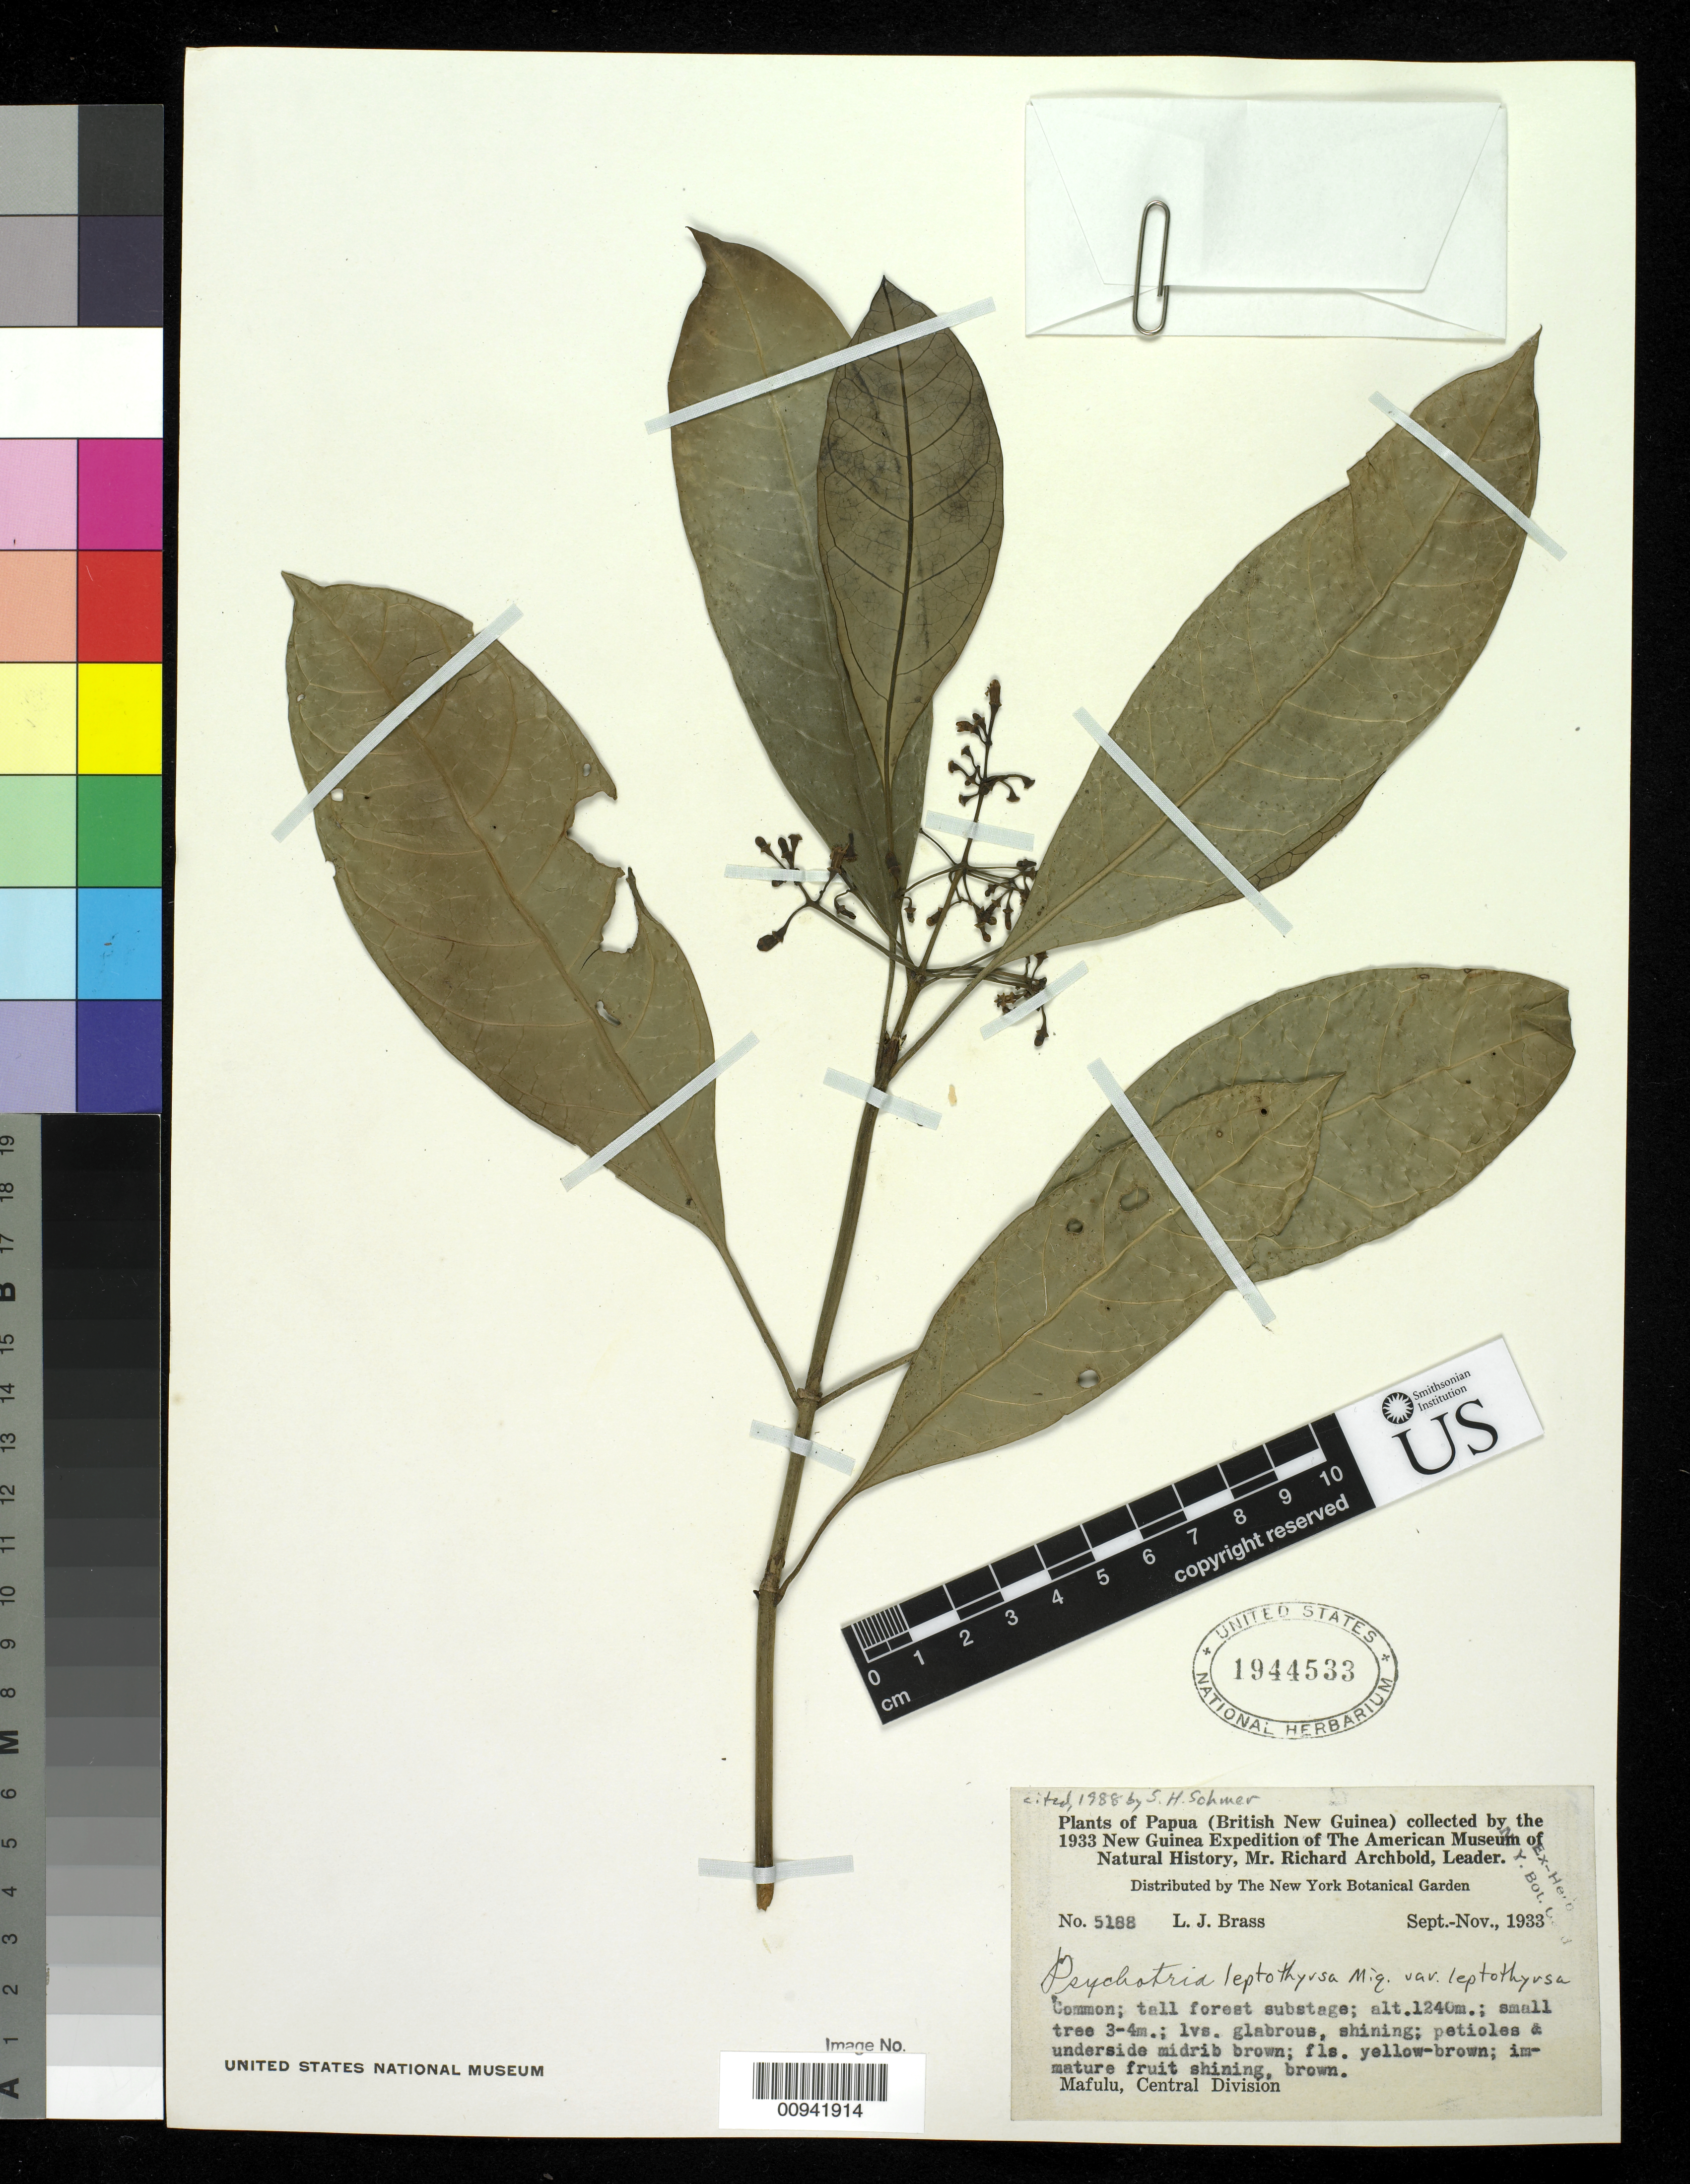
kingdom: Plantae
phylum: Tracheophyta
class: Magnoliopsida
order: Gentianales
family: Rubiaceae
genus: Psychotria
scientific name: Psychotria leptothyrsa var. leptothyrsa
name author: Miq.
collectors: L. J. Brass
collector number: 5188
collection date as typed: Sep 1933 to Nov 1933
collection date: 1933-09/1933-11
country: Papua New Guinea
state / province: Central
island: New Guinea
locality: Mafulu, Central Division.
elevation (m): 1240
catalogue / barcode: US 1944533